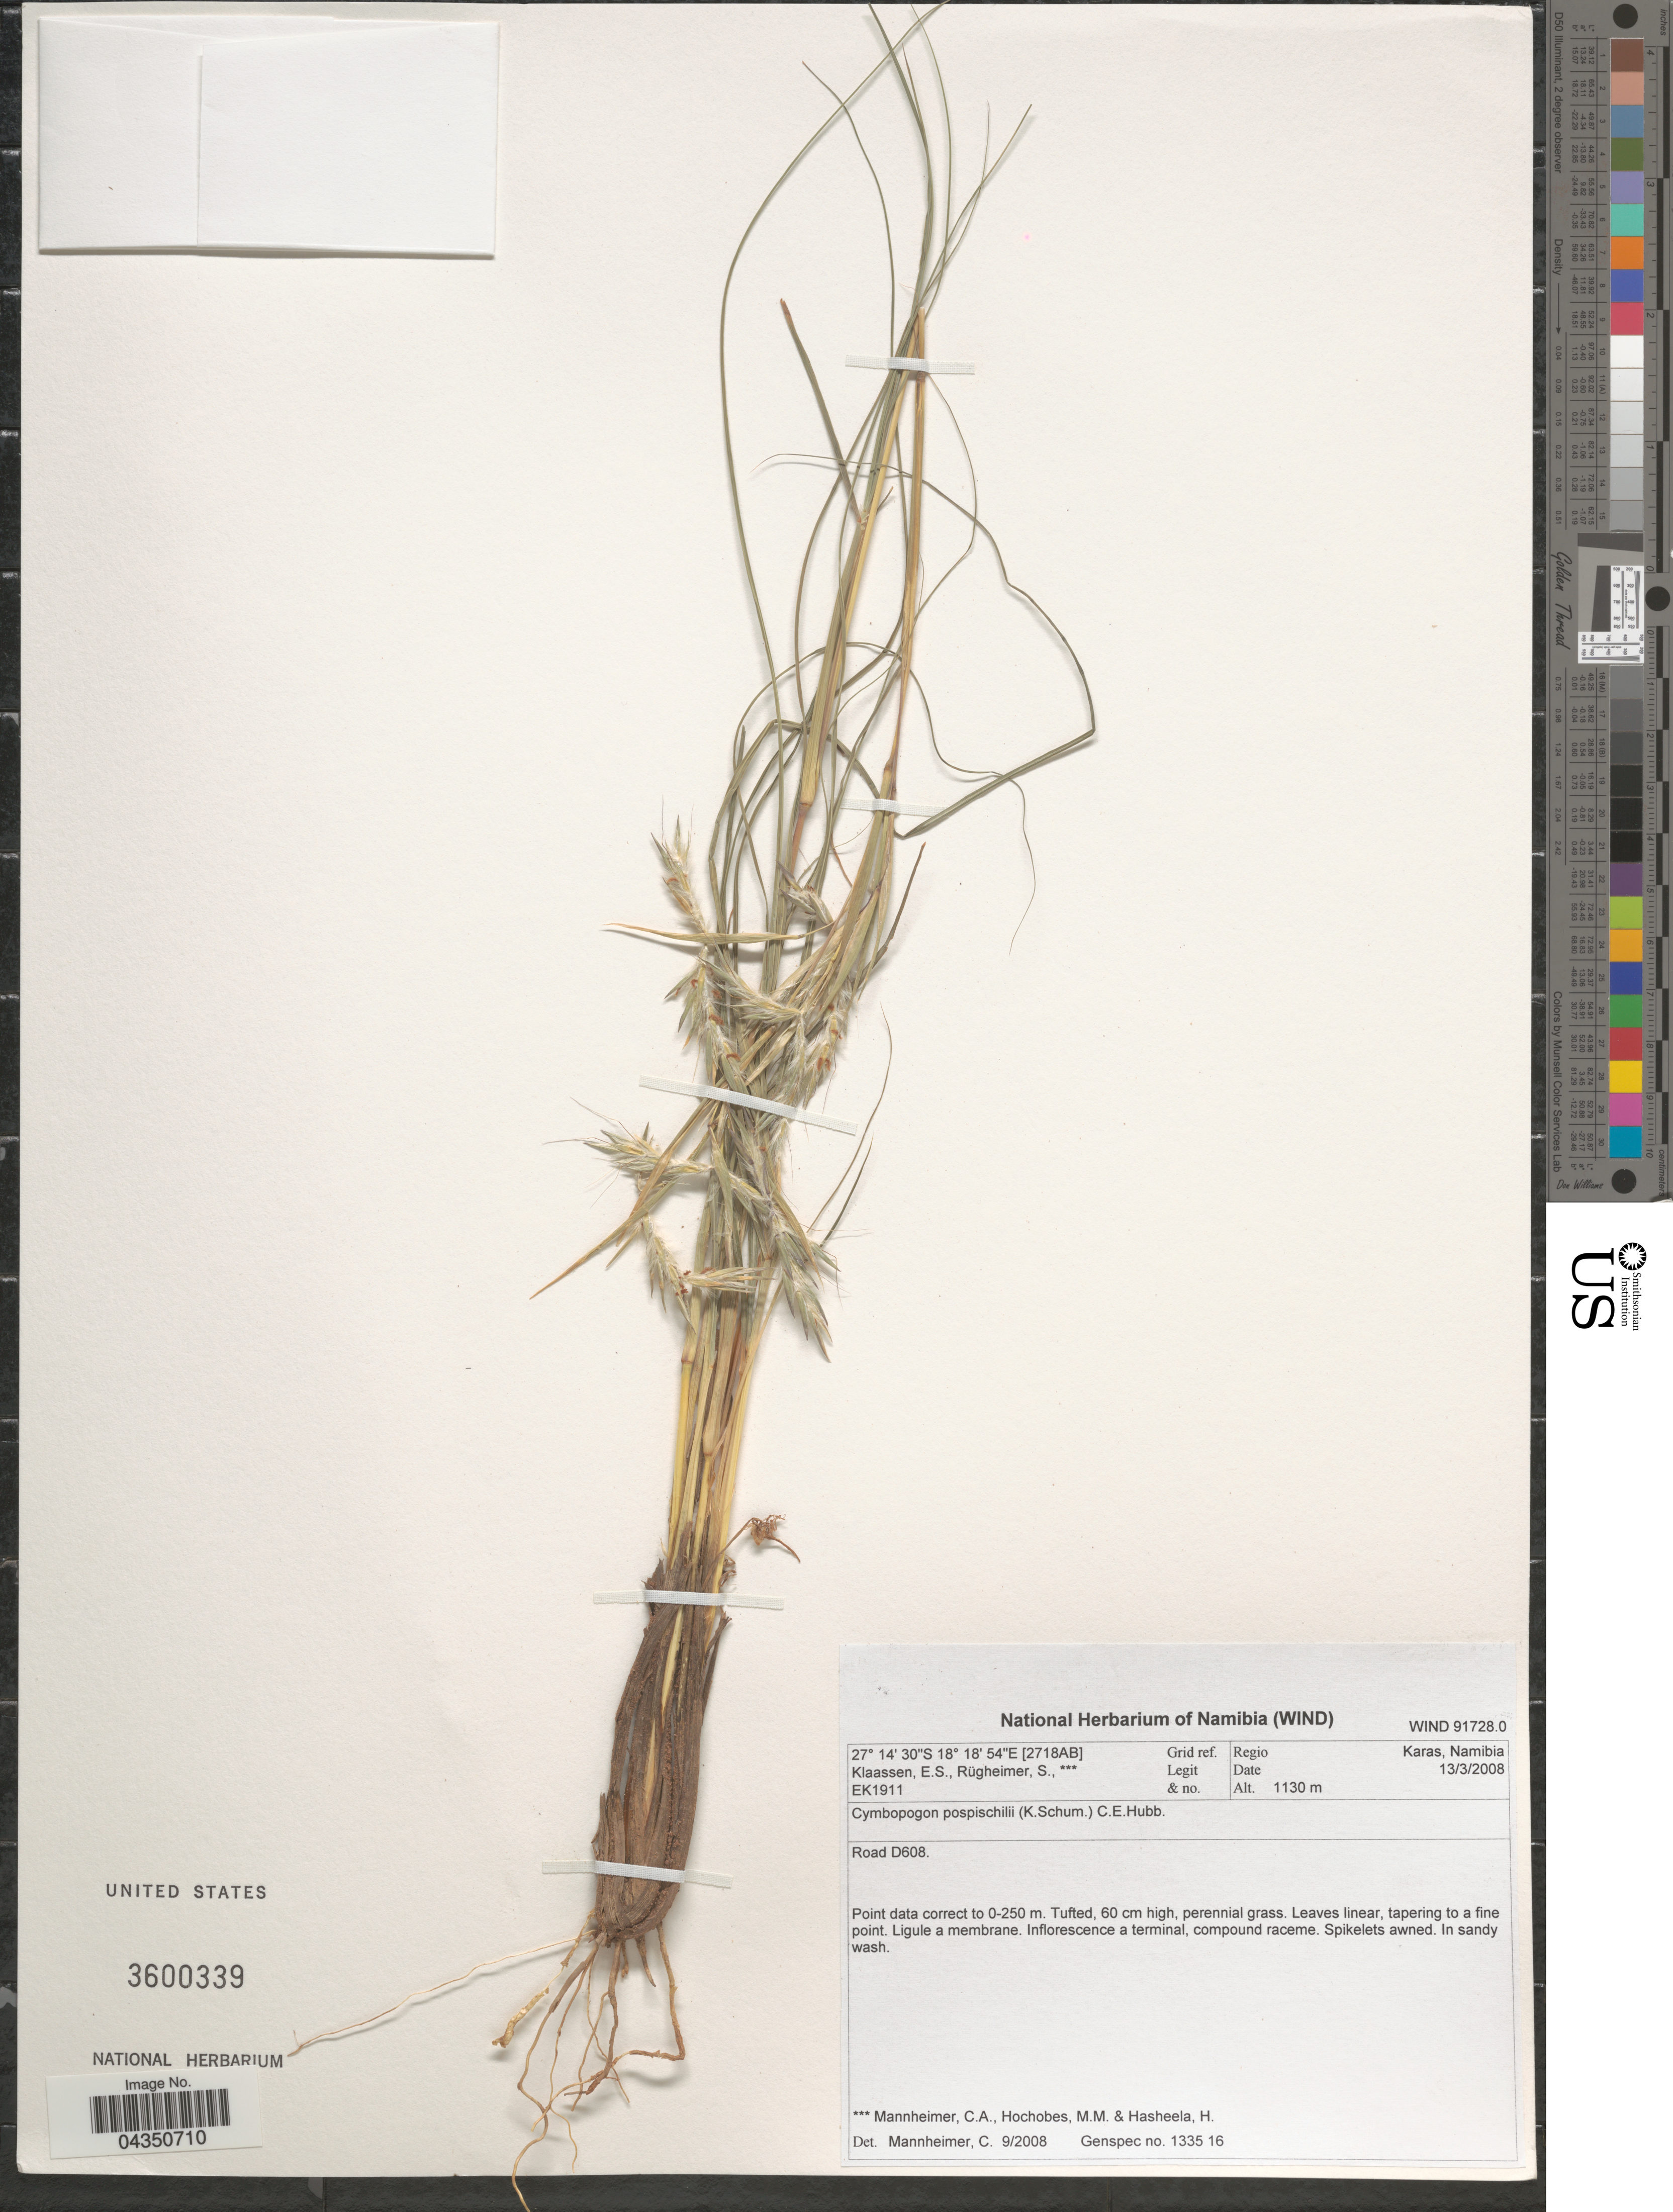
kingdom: Plantae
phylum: Tracheophyta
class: Liliopsida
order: Poales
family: Poaceae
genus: Cymbopogon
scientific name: Cymbopogon pospischillii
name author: (K. Schum.) C.E. Hubb.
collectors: E. S. Klaassen & S. Rugheimer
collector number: EK1911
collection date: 2008-03-13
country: Namibia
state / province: Karas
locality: Grid ref. [2718AB]. Regio Karas. Road D608.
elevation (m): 1130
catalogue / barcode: US 3600339